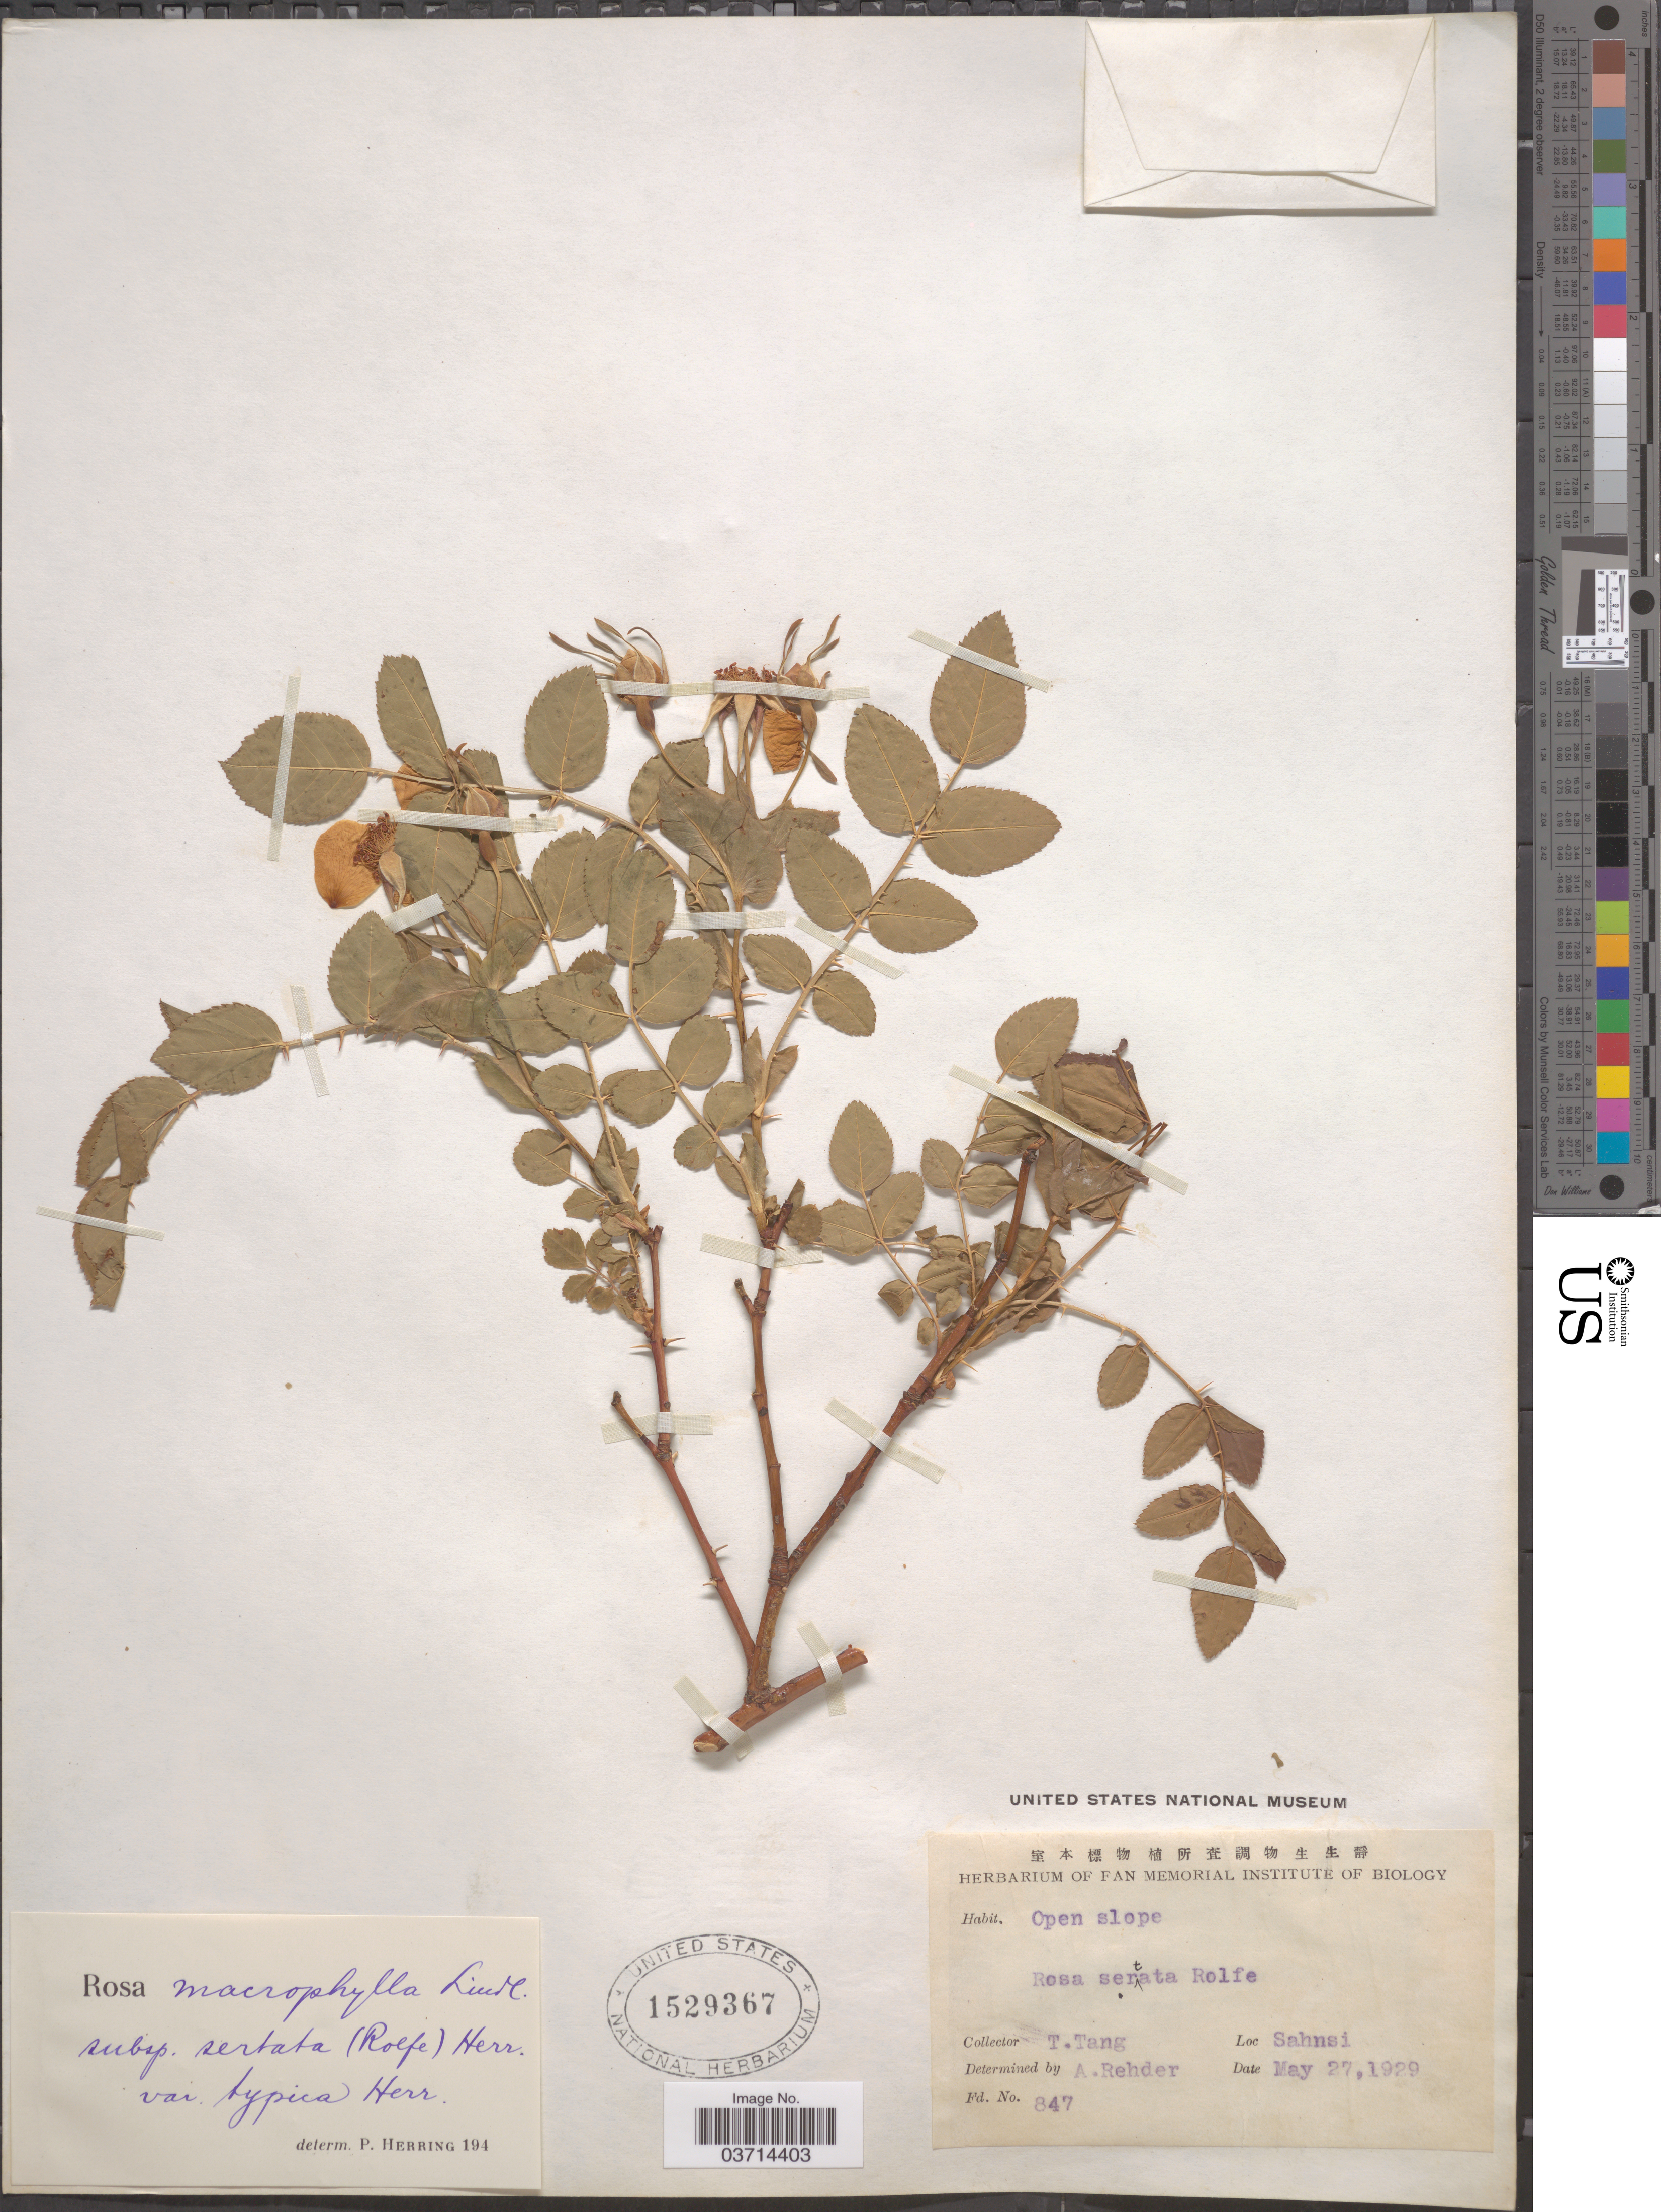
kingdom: Plantae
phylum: Tracheophyta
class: Magnoliopsida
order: Rosales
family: Rosaceae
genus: Rosa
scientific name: Rosa sertata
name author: Rolfe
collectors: T. Tang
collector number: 847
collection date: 1929-05-27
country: China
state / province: Shanxi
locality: Sahnsi.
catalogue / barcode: US 1529367